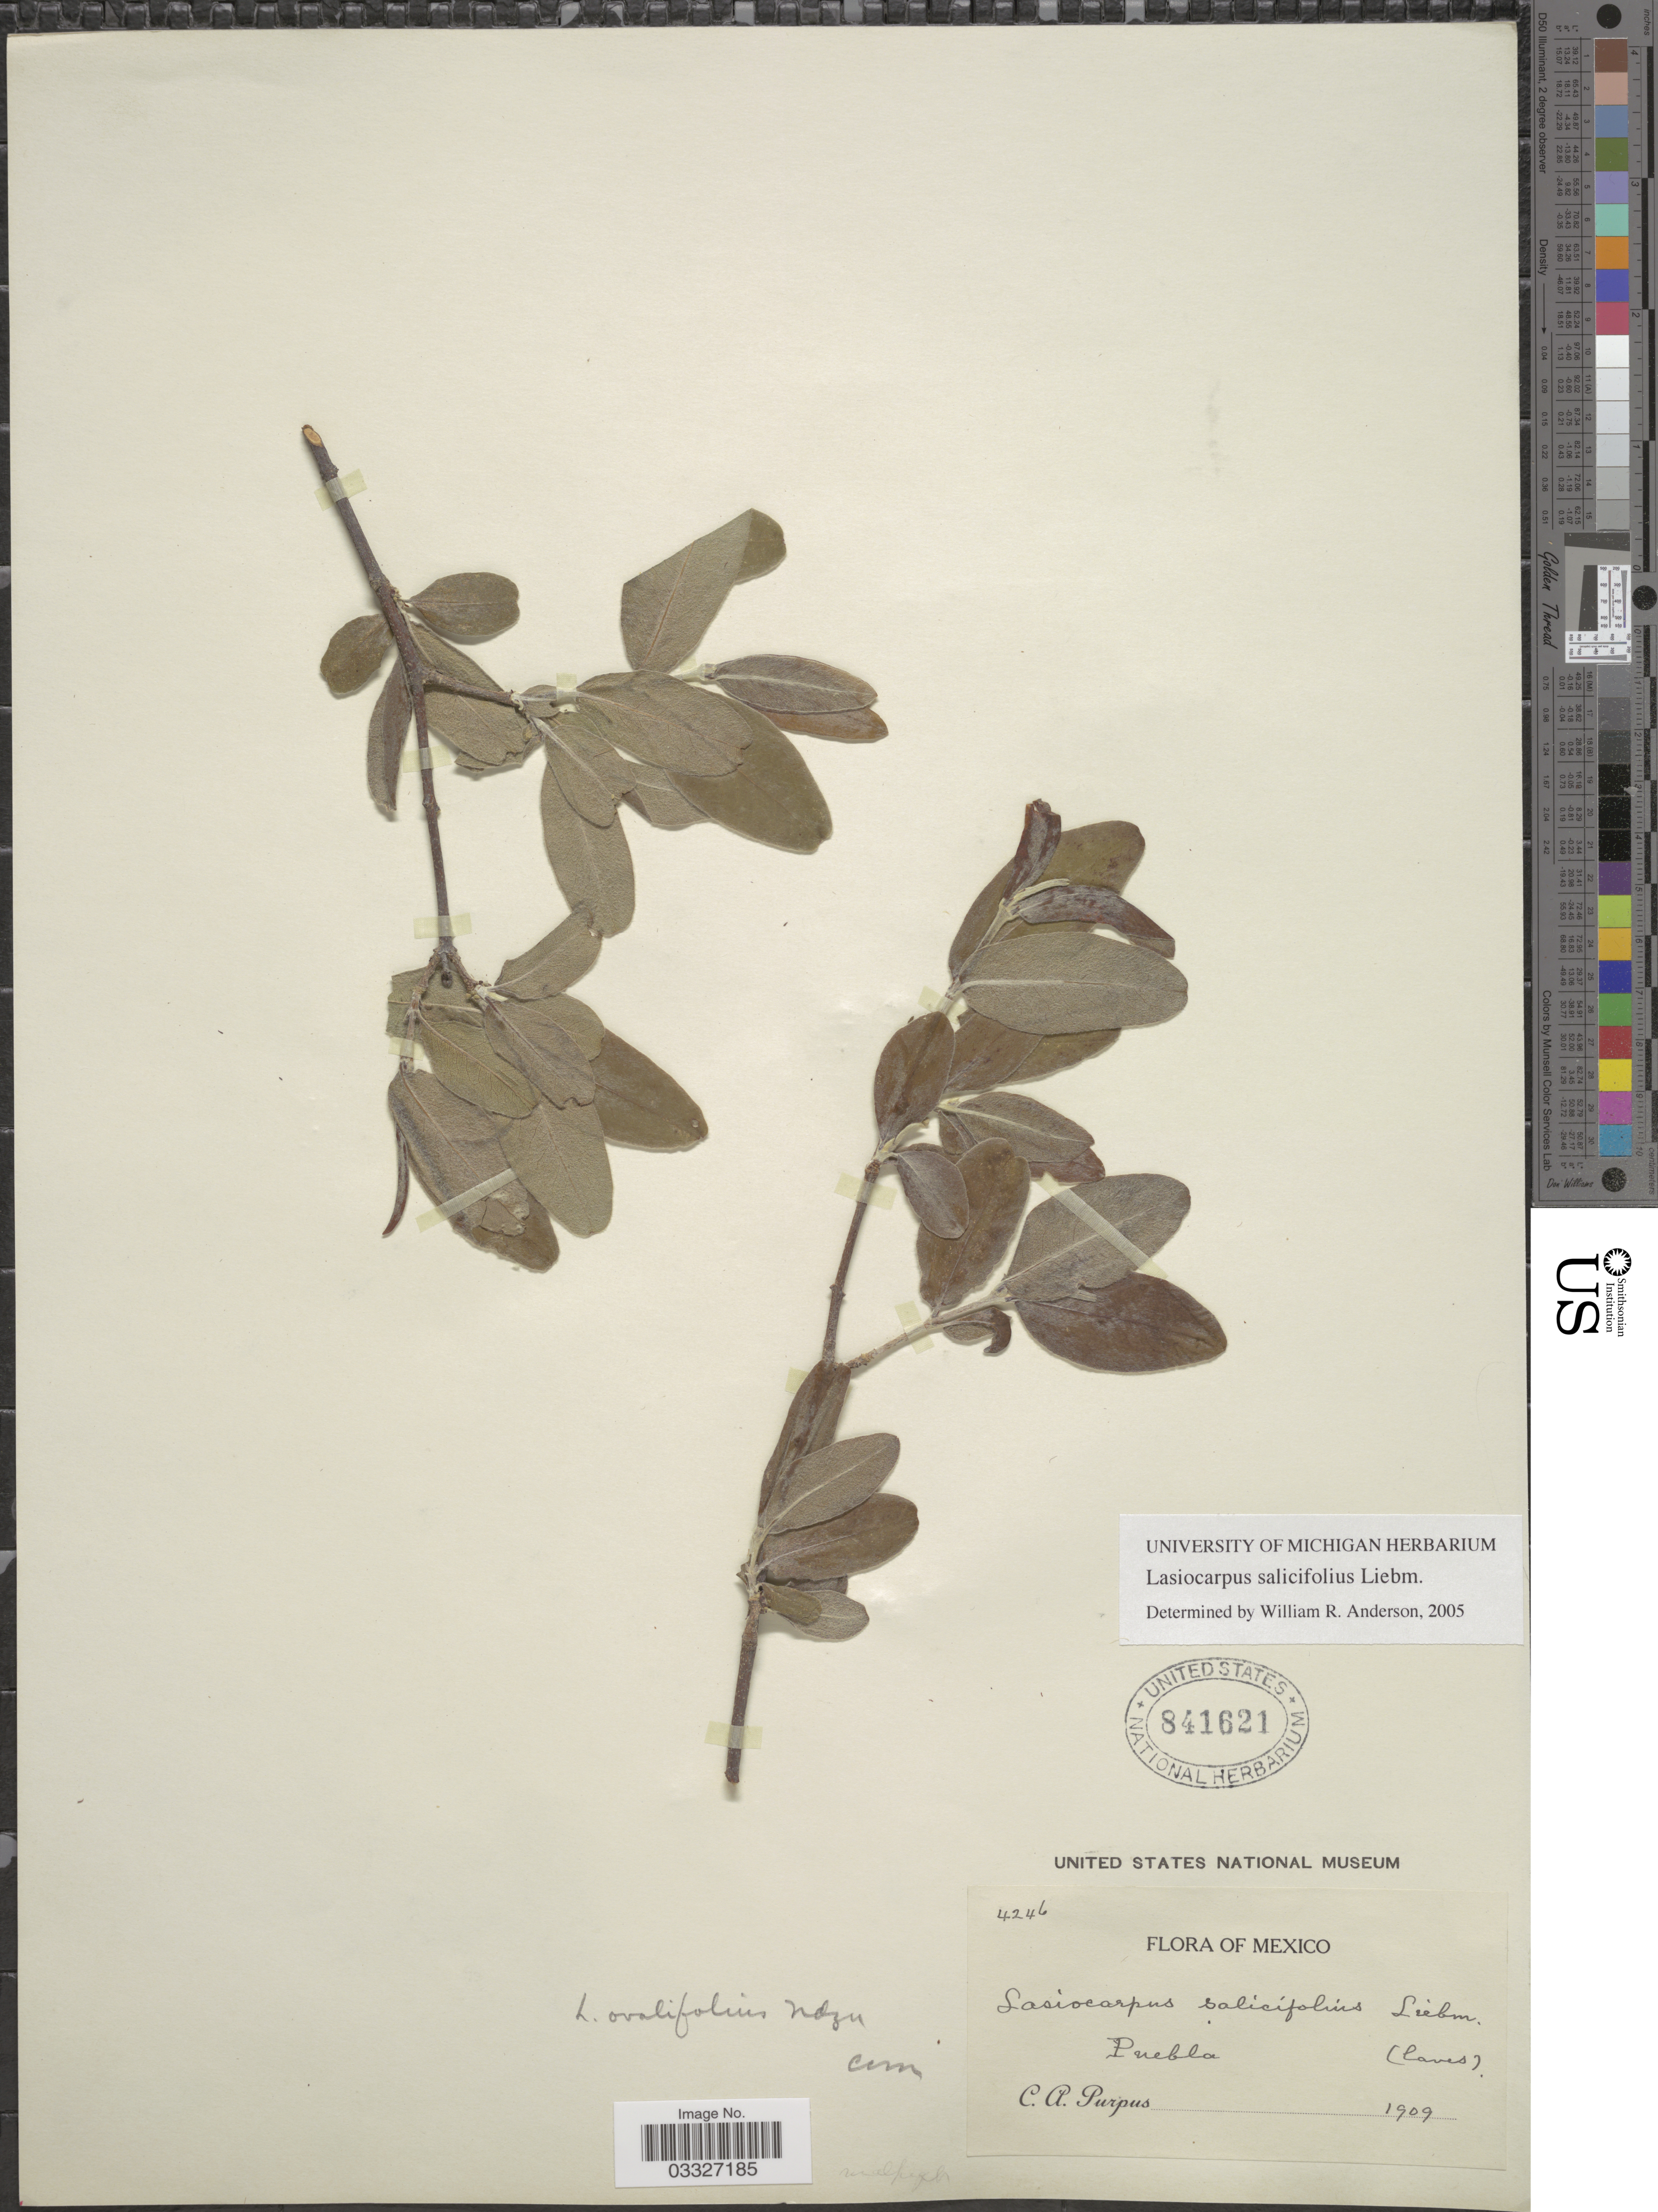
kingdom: Plantae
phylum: Tracheophyta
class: Magnoliopsida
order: Malpighiales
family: Malpighiaceae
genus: Lasiocarpus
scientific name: Lasiocarpus salicifolius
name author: Liebm.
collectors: C. A. Purpus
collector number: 4246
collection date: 1909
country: Mexico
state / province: Puebla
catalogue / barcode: US 841621